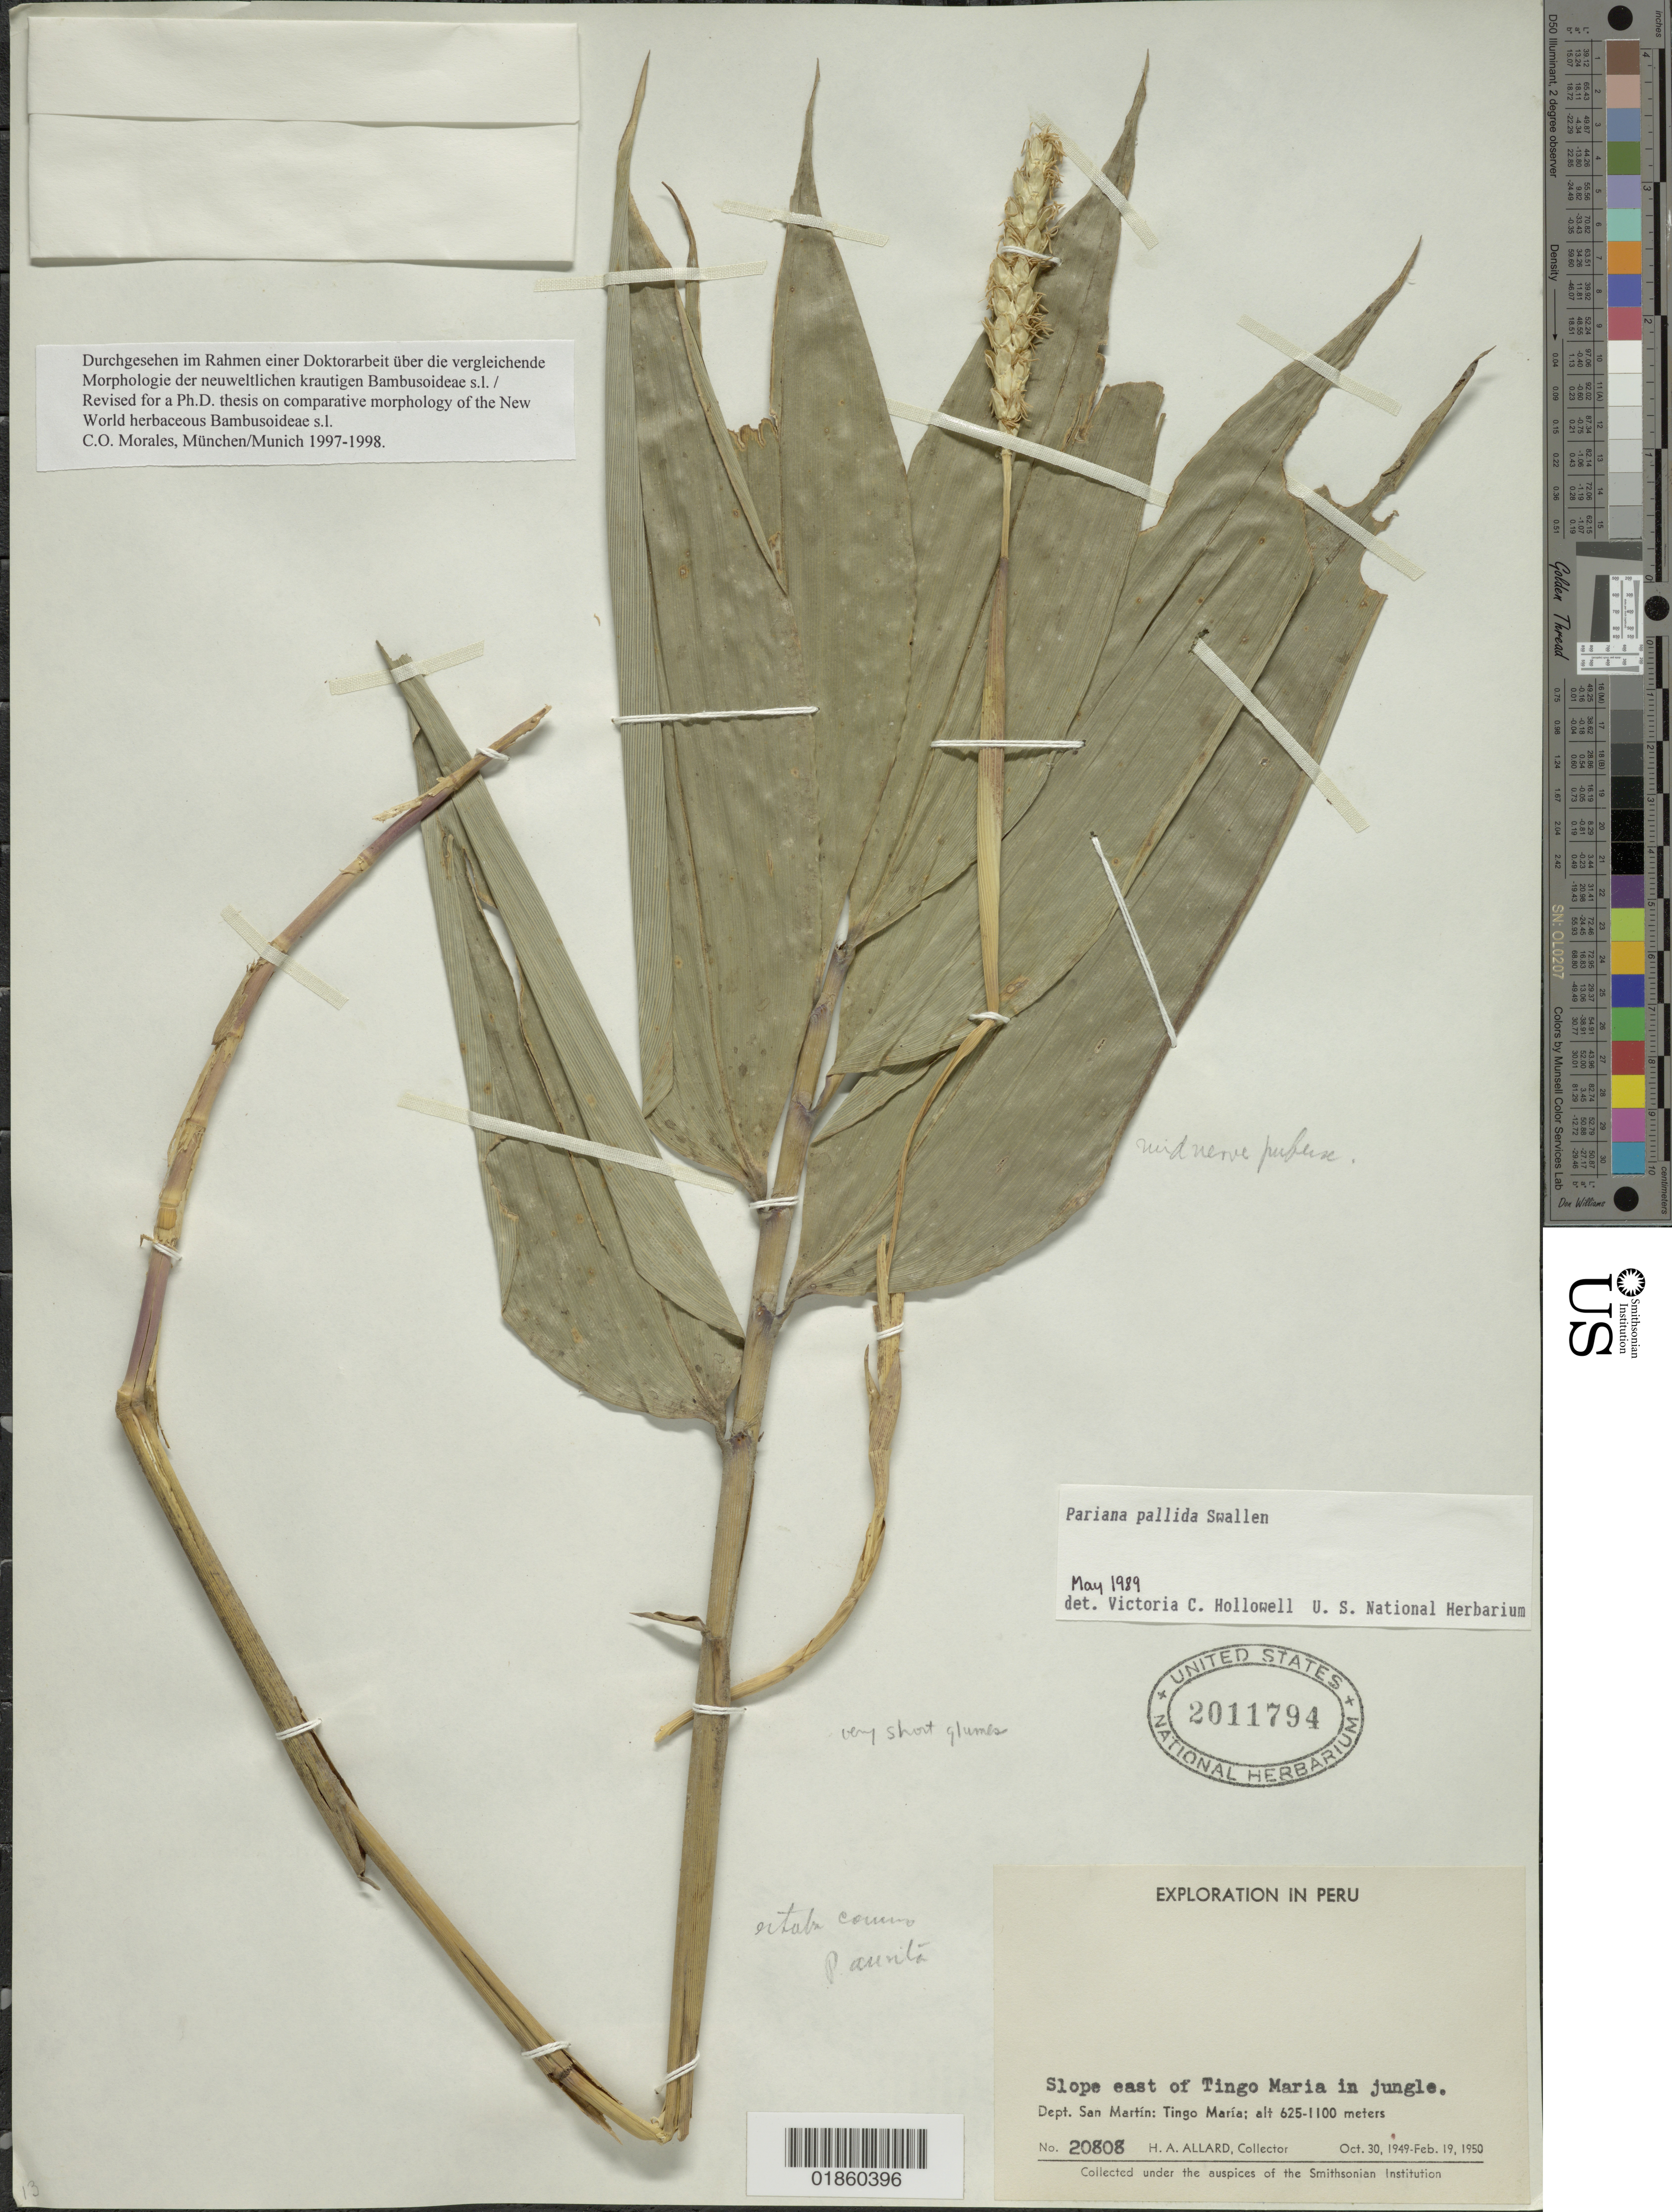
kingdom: Plantae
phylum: Tracheophyta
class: Liliopsida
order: Poales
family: Poaceae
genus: Pariana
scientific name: Pariana pallida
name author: Swallen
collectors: H. A. Allard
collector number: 20808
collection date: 1949-10-30/1950-02-19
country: Peru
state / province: San Martín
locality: Tingo Maria.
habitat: on slope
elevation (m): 625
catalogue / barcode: US 2011794